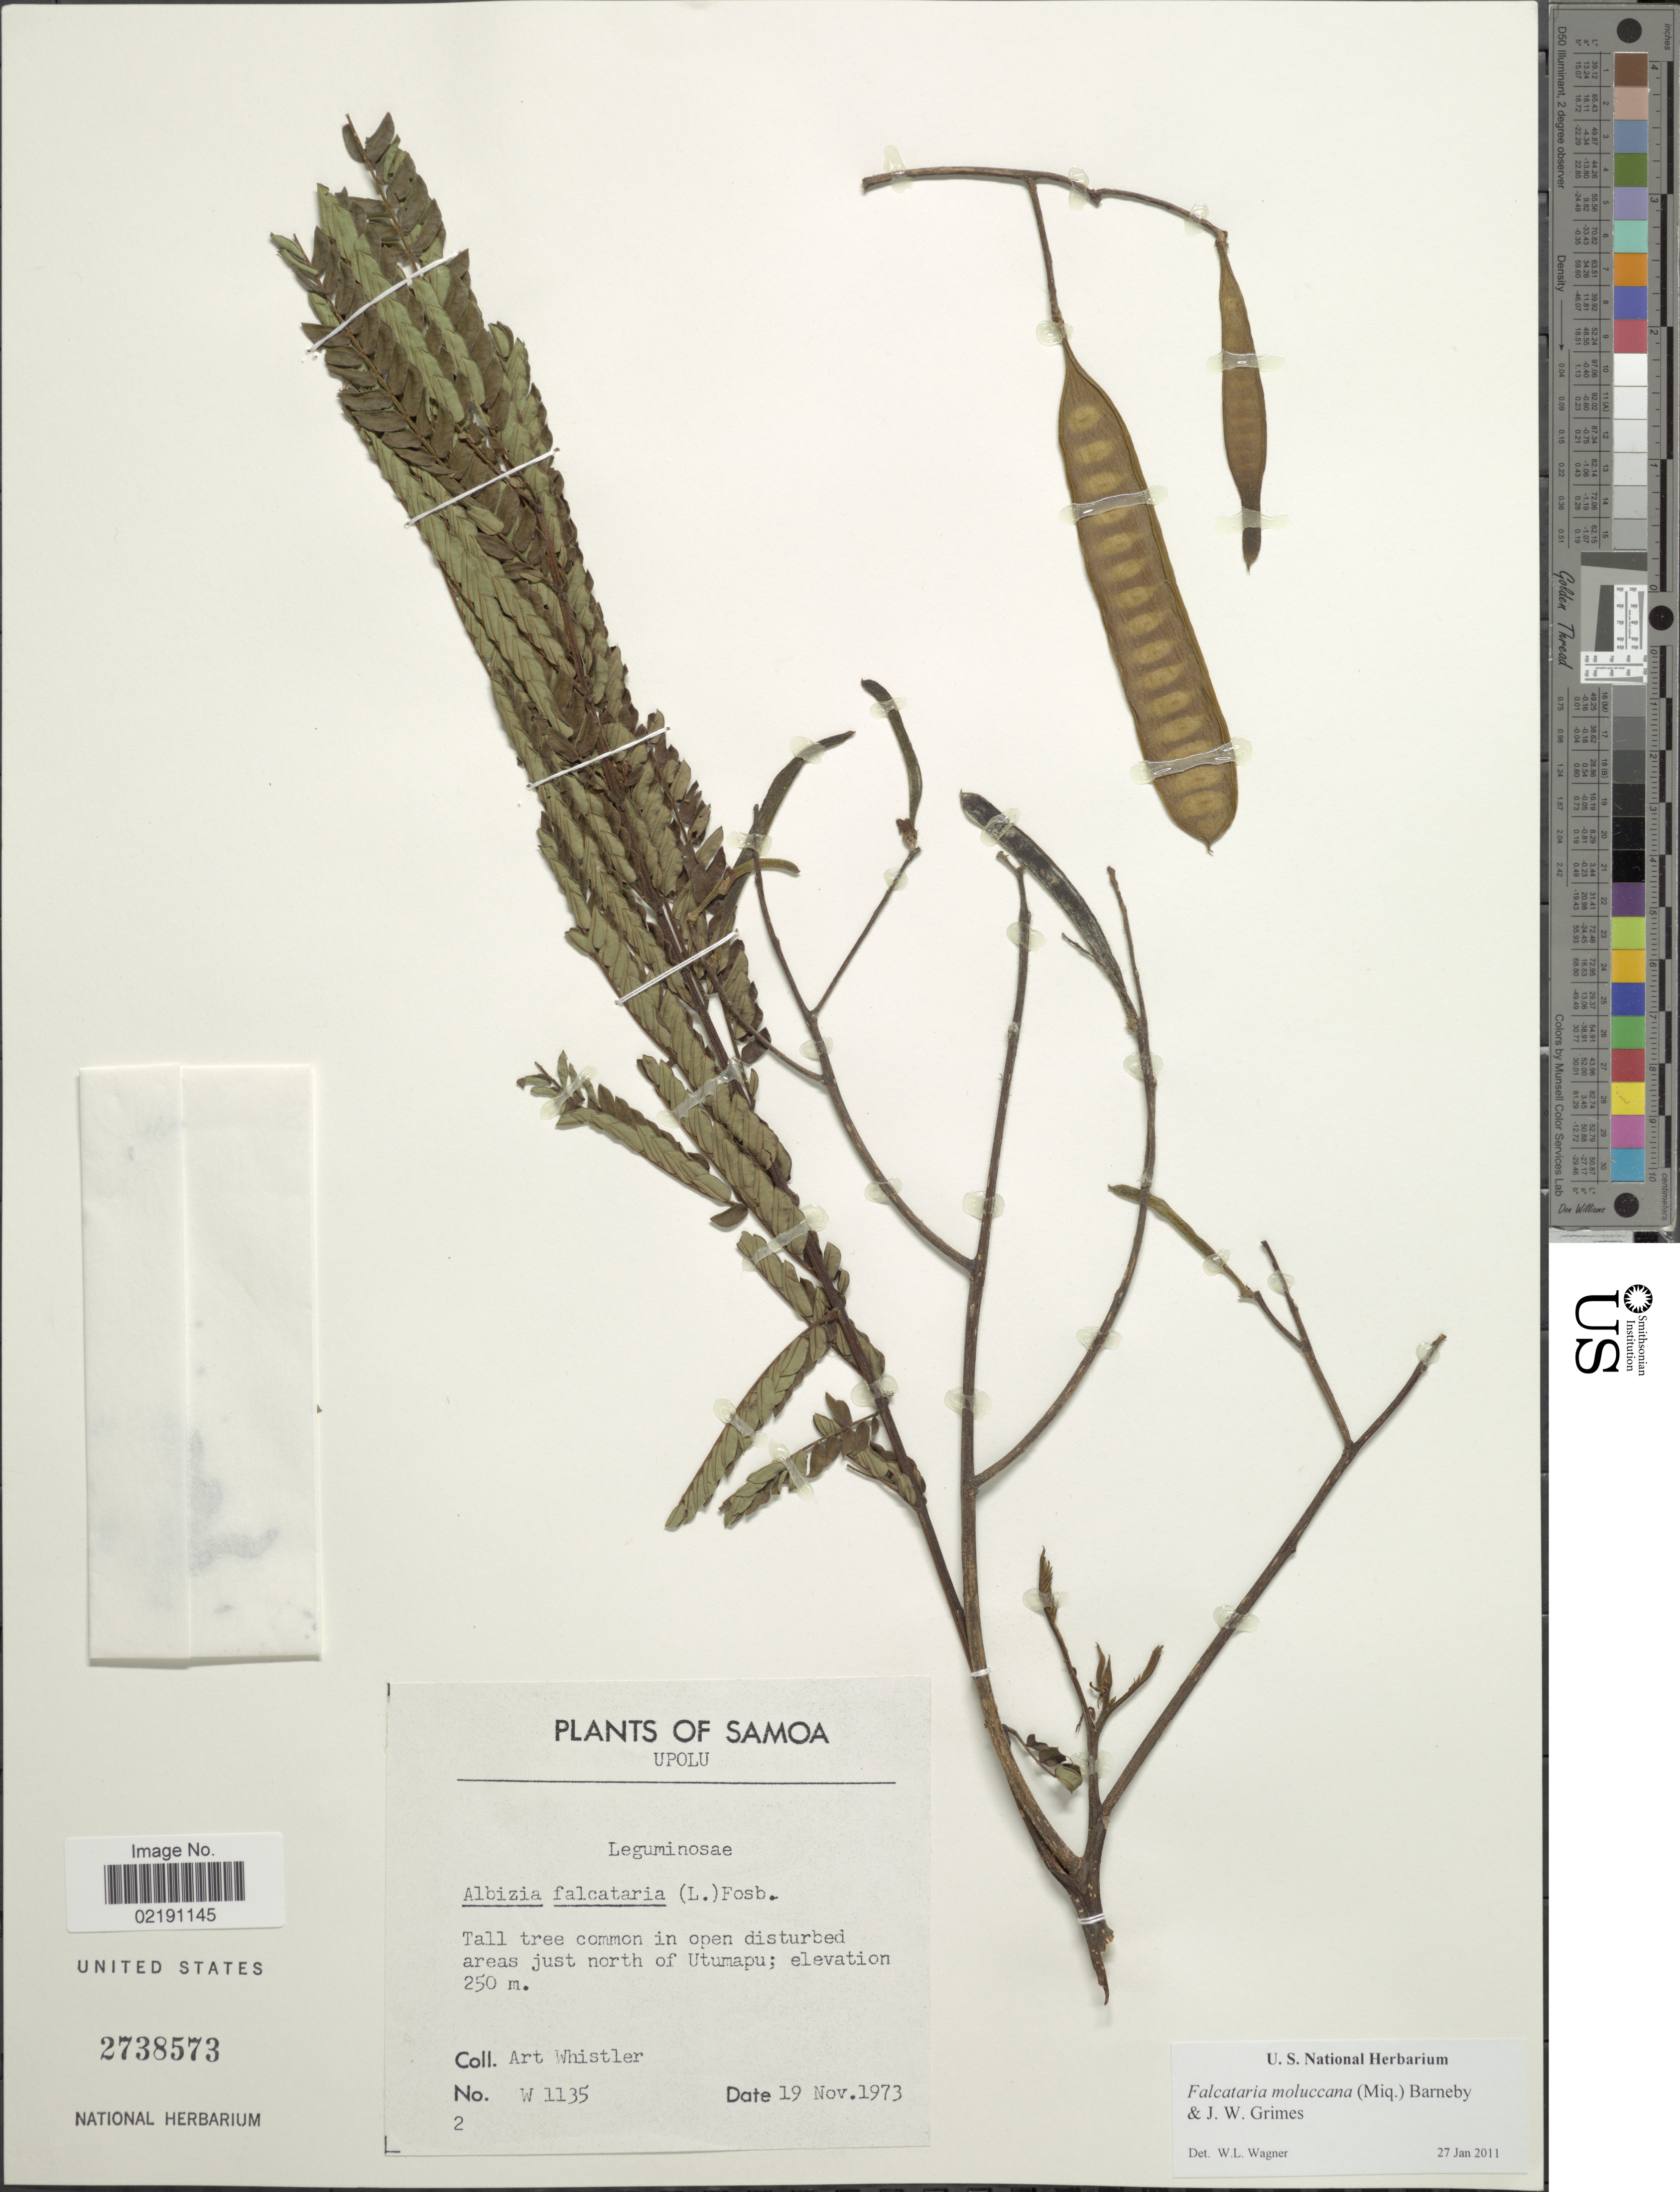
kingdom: Plantae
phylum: Tracheophyta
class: Magnoliopsida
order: Fabales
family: Fabaceae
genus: Falcataria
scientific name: Falcataria moluccana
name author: (Miq.) Barneby & Grimes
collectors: A. Whistler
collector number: W1135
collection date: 1973-11-19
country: Samoa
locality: Samoa. Upolu. Tall tree common in open disturbed areas just north of Utumapu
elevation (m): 250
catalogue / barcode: US 2738573